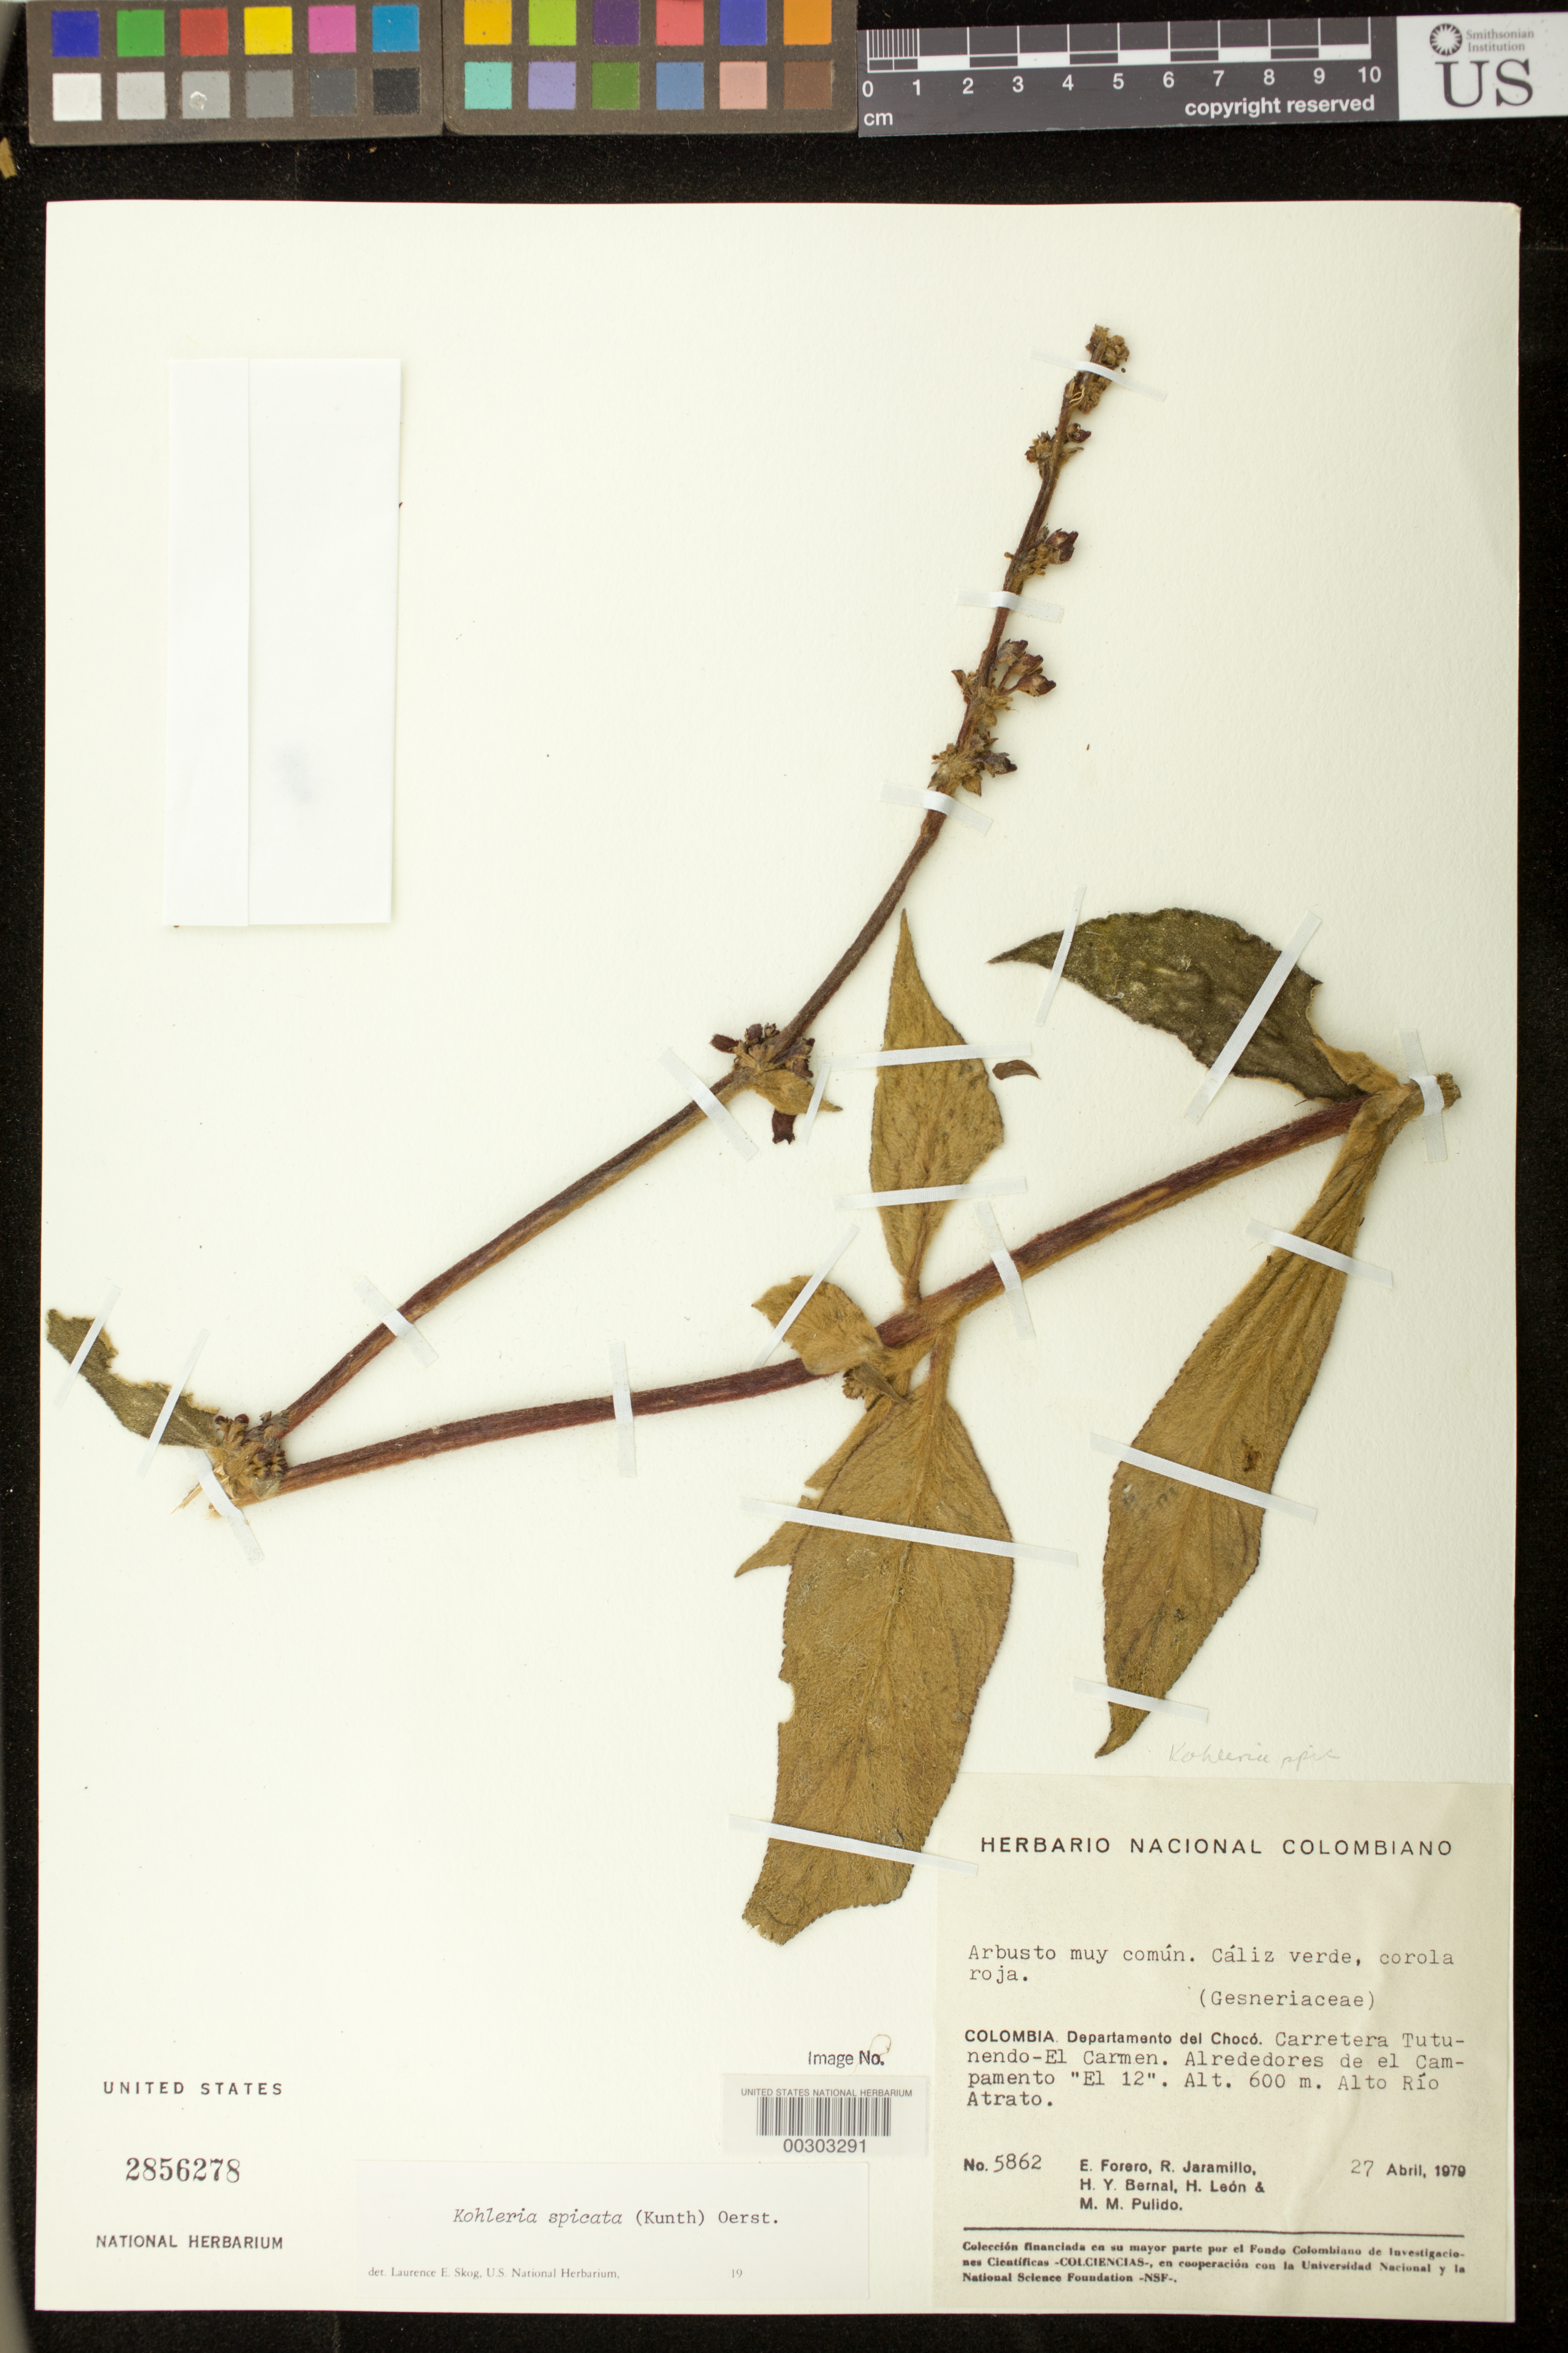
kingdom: Plantae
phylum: Tracheophyta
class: Magnoliopsida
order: Lamiales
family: Gesneriaceae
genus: Kohleria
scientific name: Kohleria spicata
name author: (Kunth) Oerst.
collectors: E. Forero, R. Jaramillo M., H. Y. Bernal, H. Leon & M. Pulido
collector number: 5862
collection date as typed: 27 Apr 1979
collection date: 1979-04-27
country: Colombia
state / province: Cauca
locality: Tutunendo-El Carmen highway, environs of Campamento "El 12", alto Rio Atrato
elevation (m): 600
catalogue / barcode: US 2856278